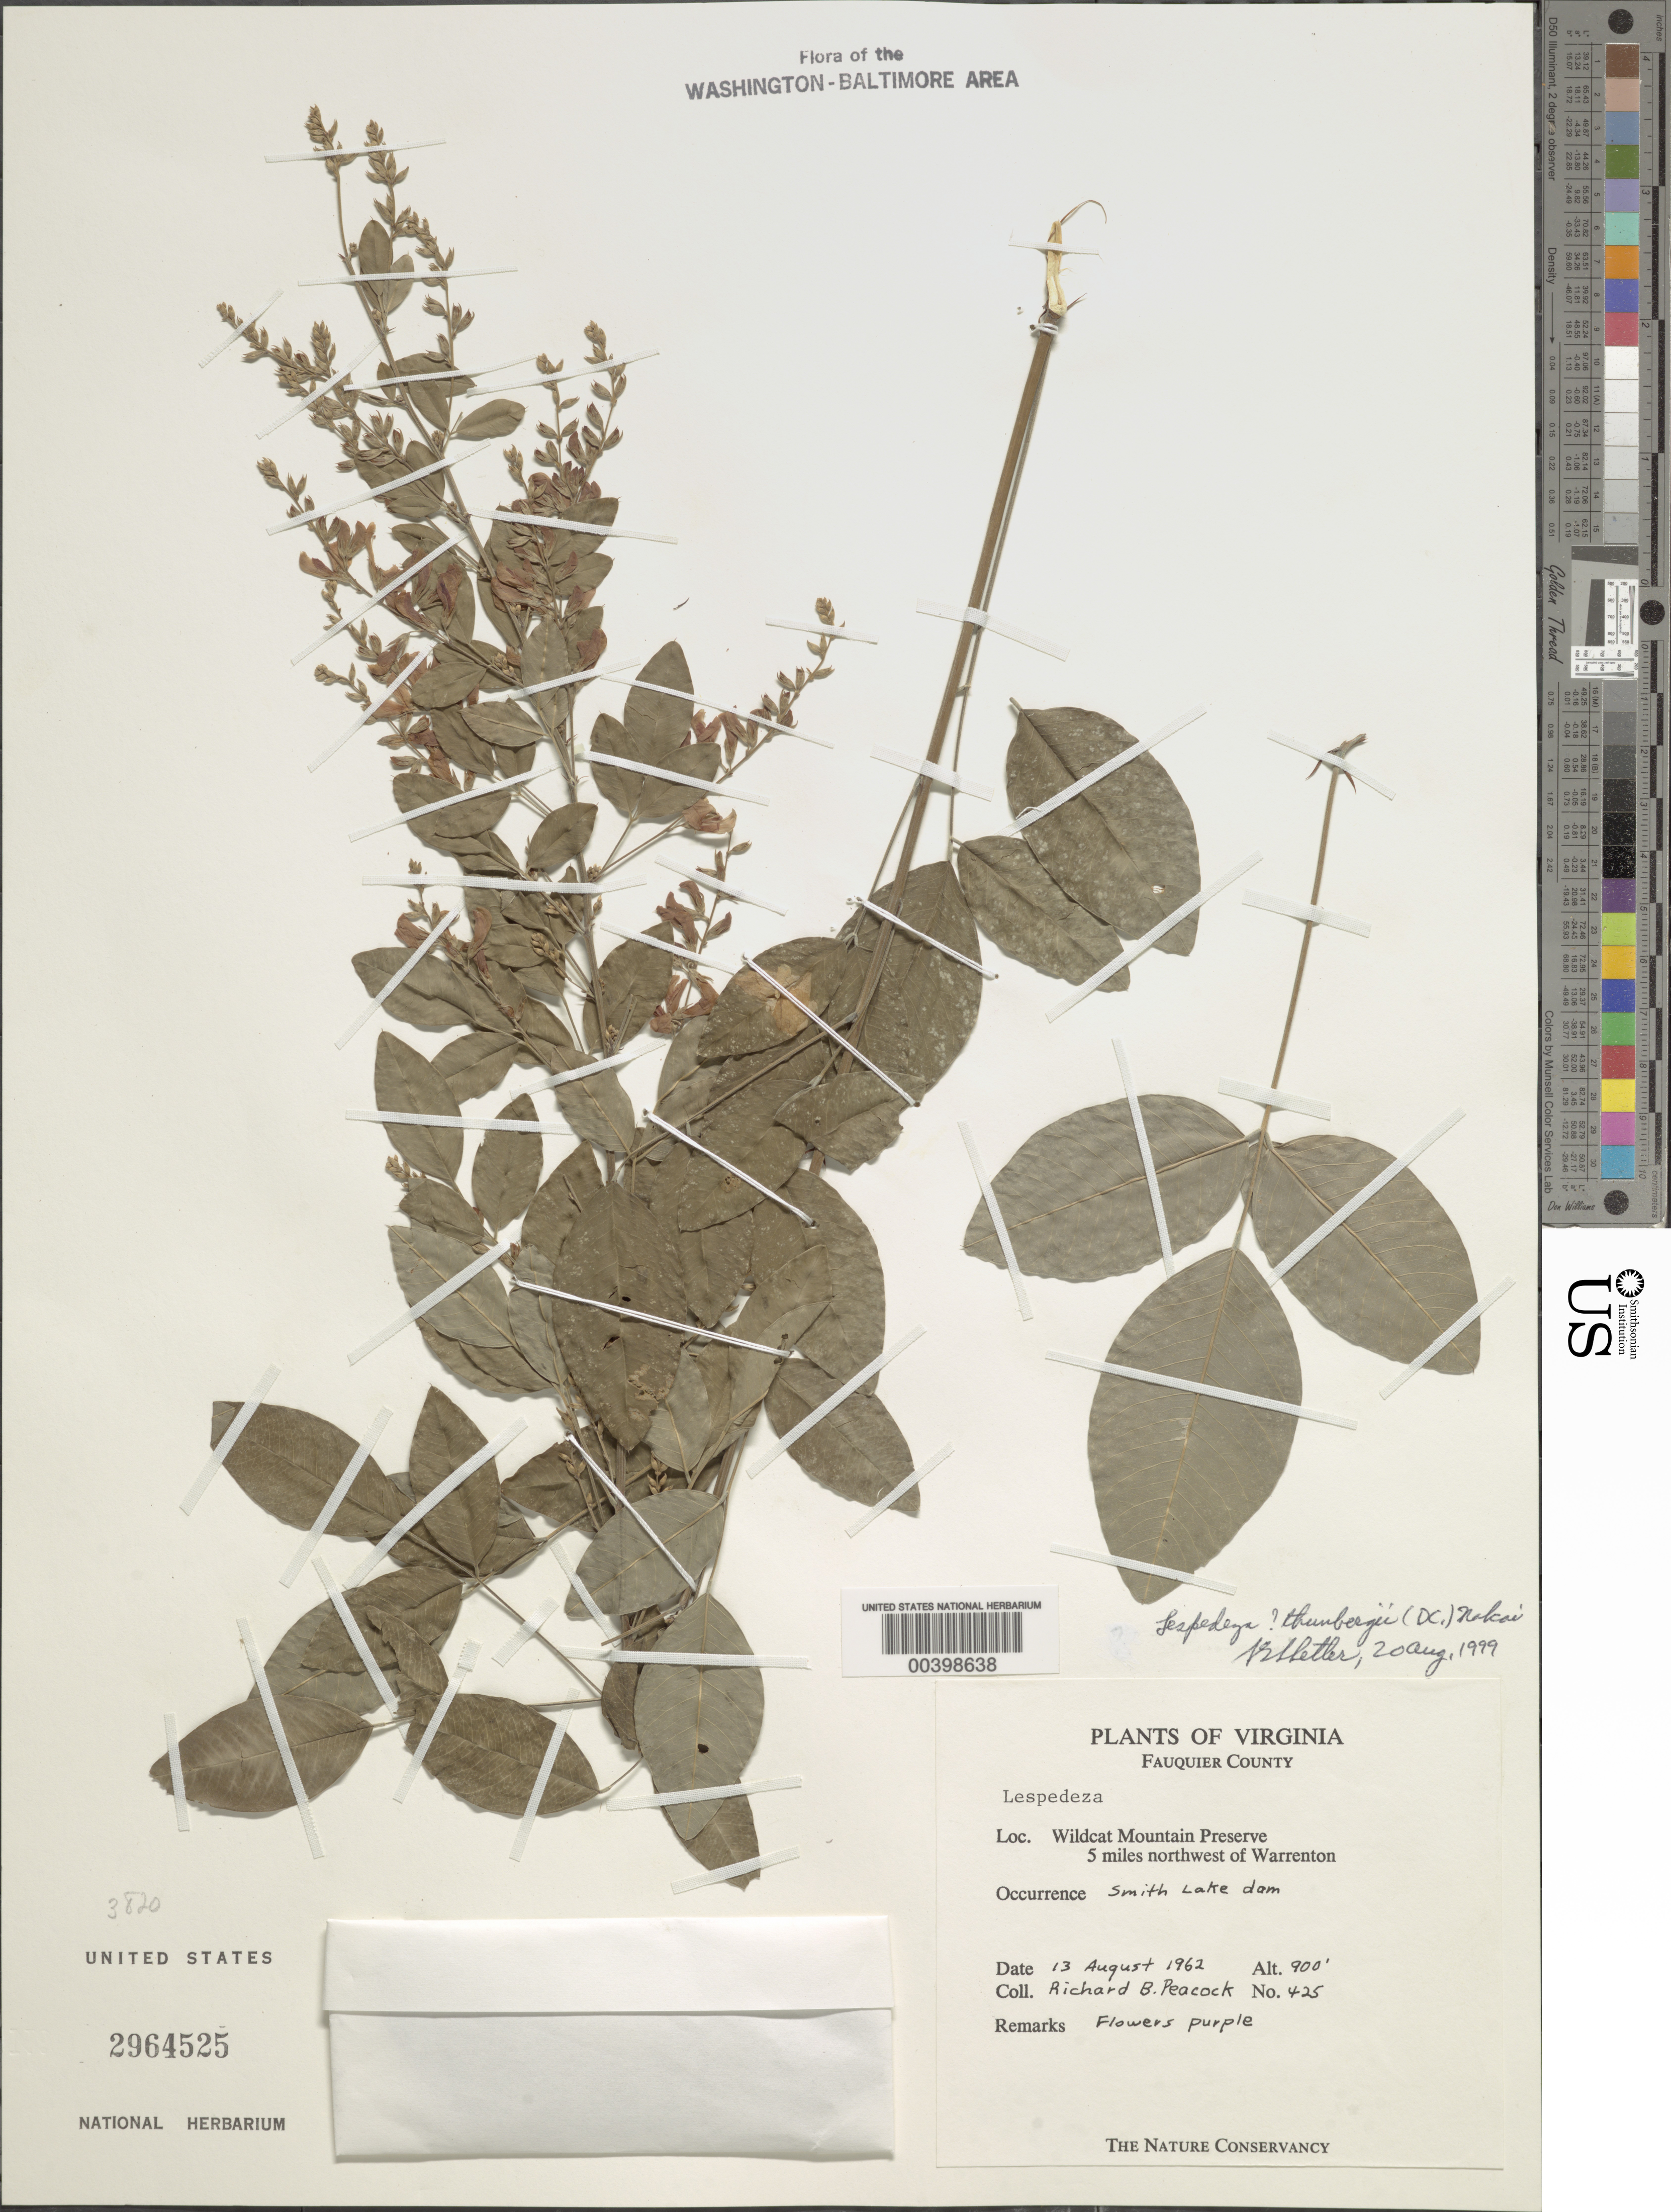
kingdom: Plantae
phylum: Tracheophyta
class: Magnoliopsida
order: Fabales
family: Fabaceae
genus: Lespedeza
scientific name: Lespedeza thunbergii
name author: (DC.) Nakai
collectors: R. Peacock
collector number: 425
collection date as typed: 13 Aug 1962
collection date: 1962-08-13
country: United States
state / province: Virginia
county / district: Fauquier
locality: Wildcat Mountain Preserve, Smith Lake Dam, NW of Warrenton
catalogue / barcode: US 2964525